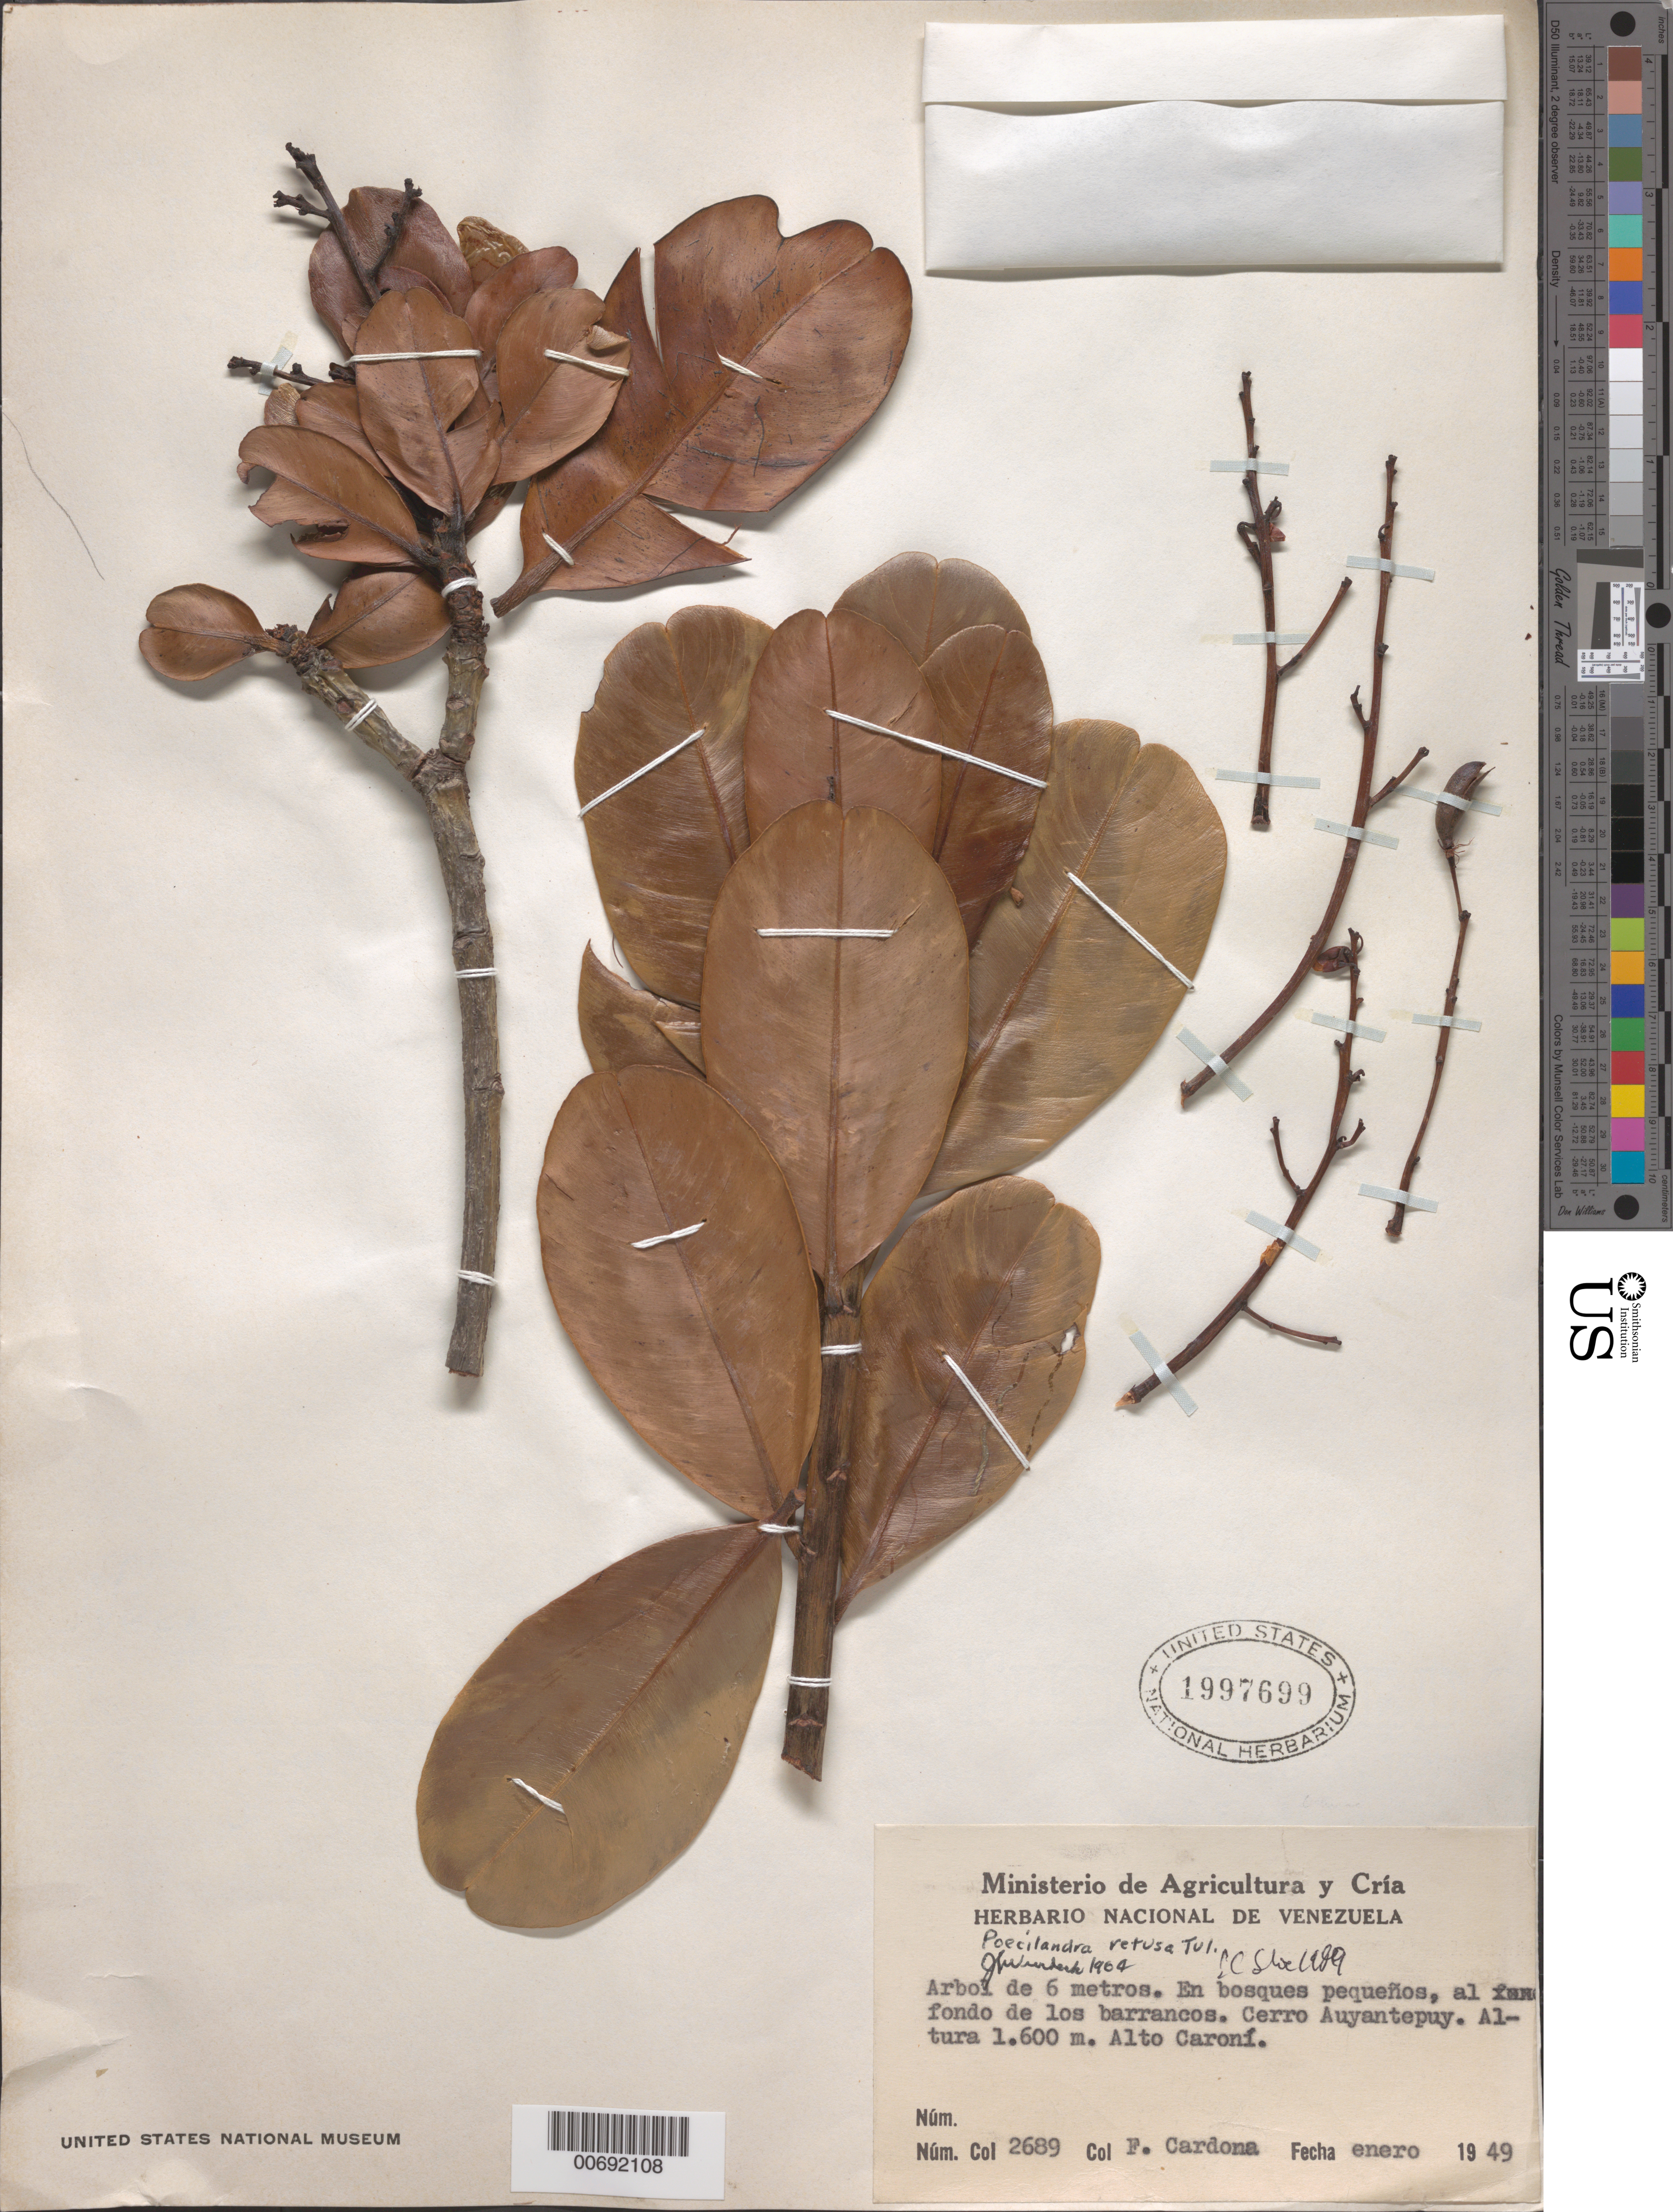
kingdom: Plantae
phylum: Tracheophyta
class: Magnoliopsida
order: Malpighiales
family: Ochnaceae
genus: Poecilandra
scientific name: Poecilandra retusa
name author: Tul.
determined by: Sastre, C. H. L.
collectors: F. Cardona Puig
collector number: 2689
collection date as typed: Jan-49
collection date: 1949-01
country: Venezuela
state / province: Bolívar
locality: Cerro Auyantepuí, Alto Río Caroní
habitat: Bosques pequenos, al fondo de los barrancos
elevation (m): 1600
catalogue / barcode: US 1997699